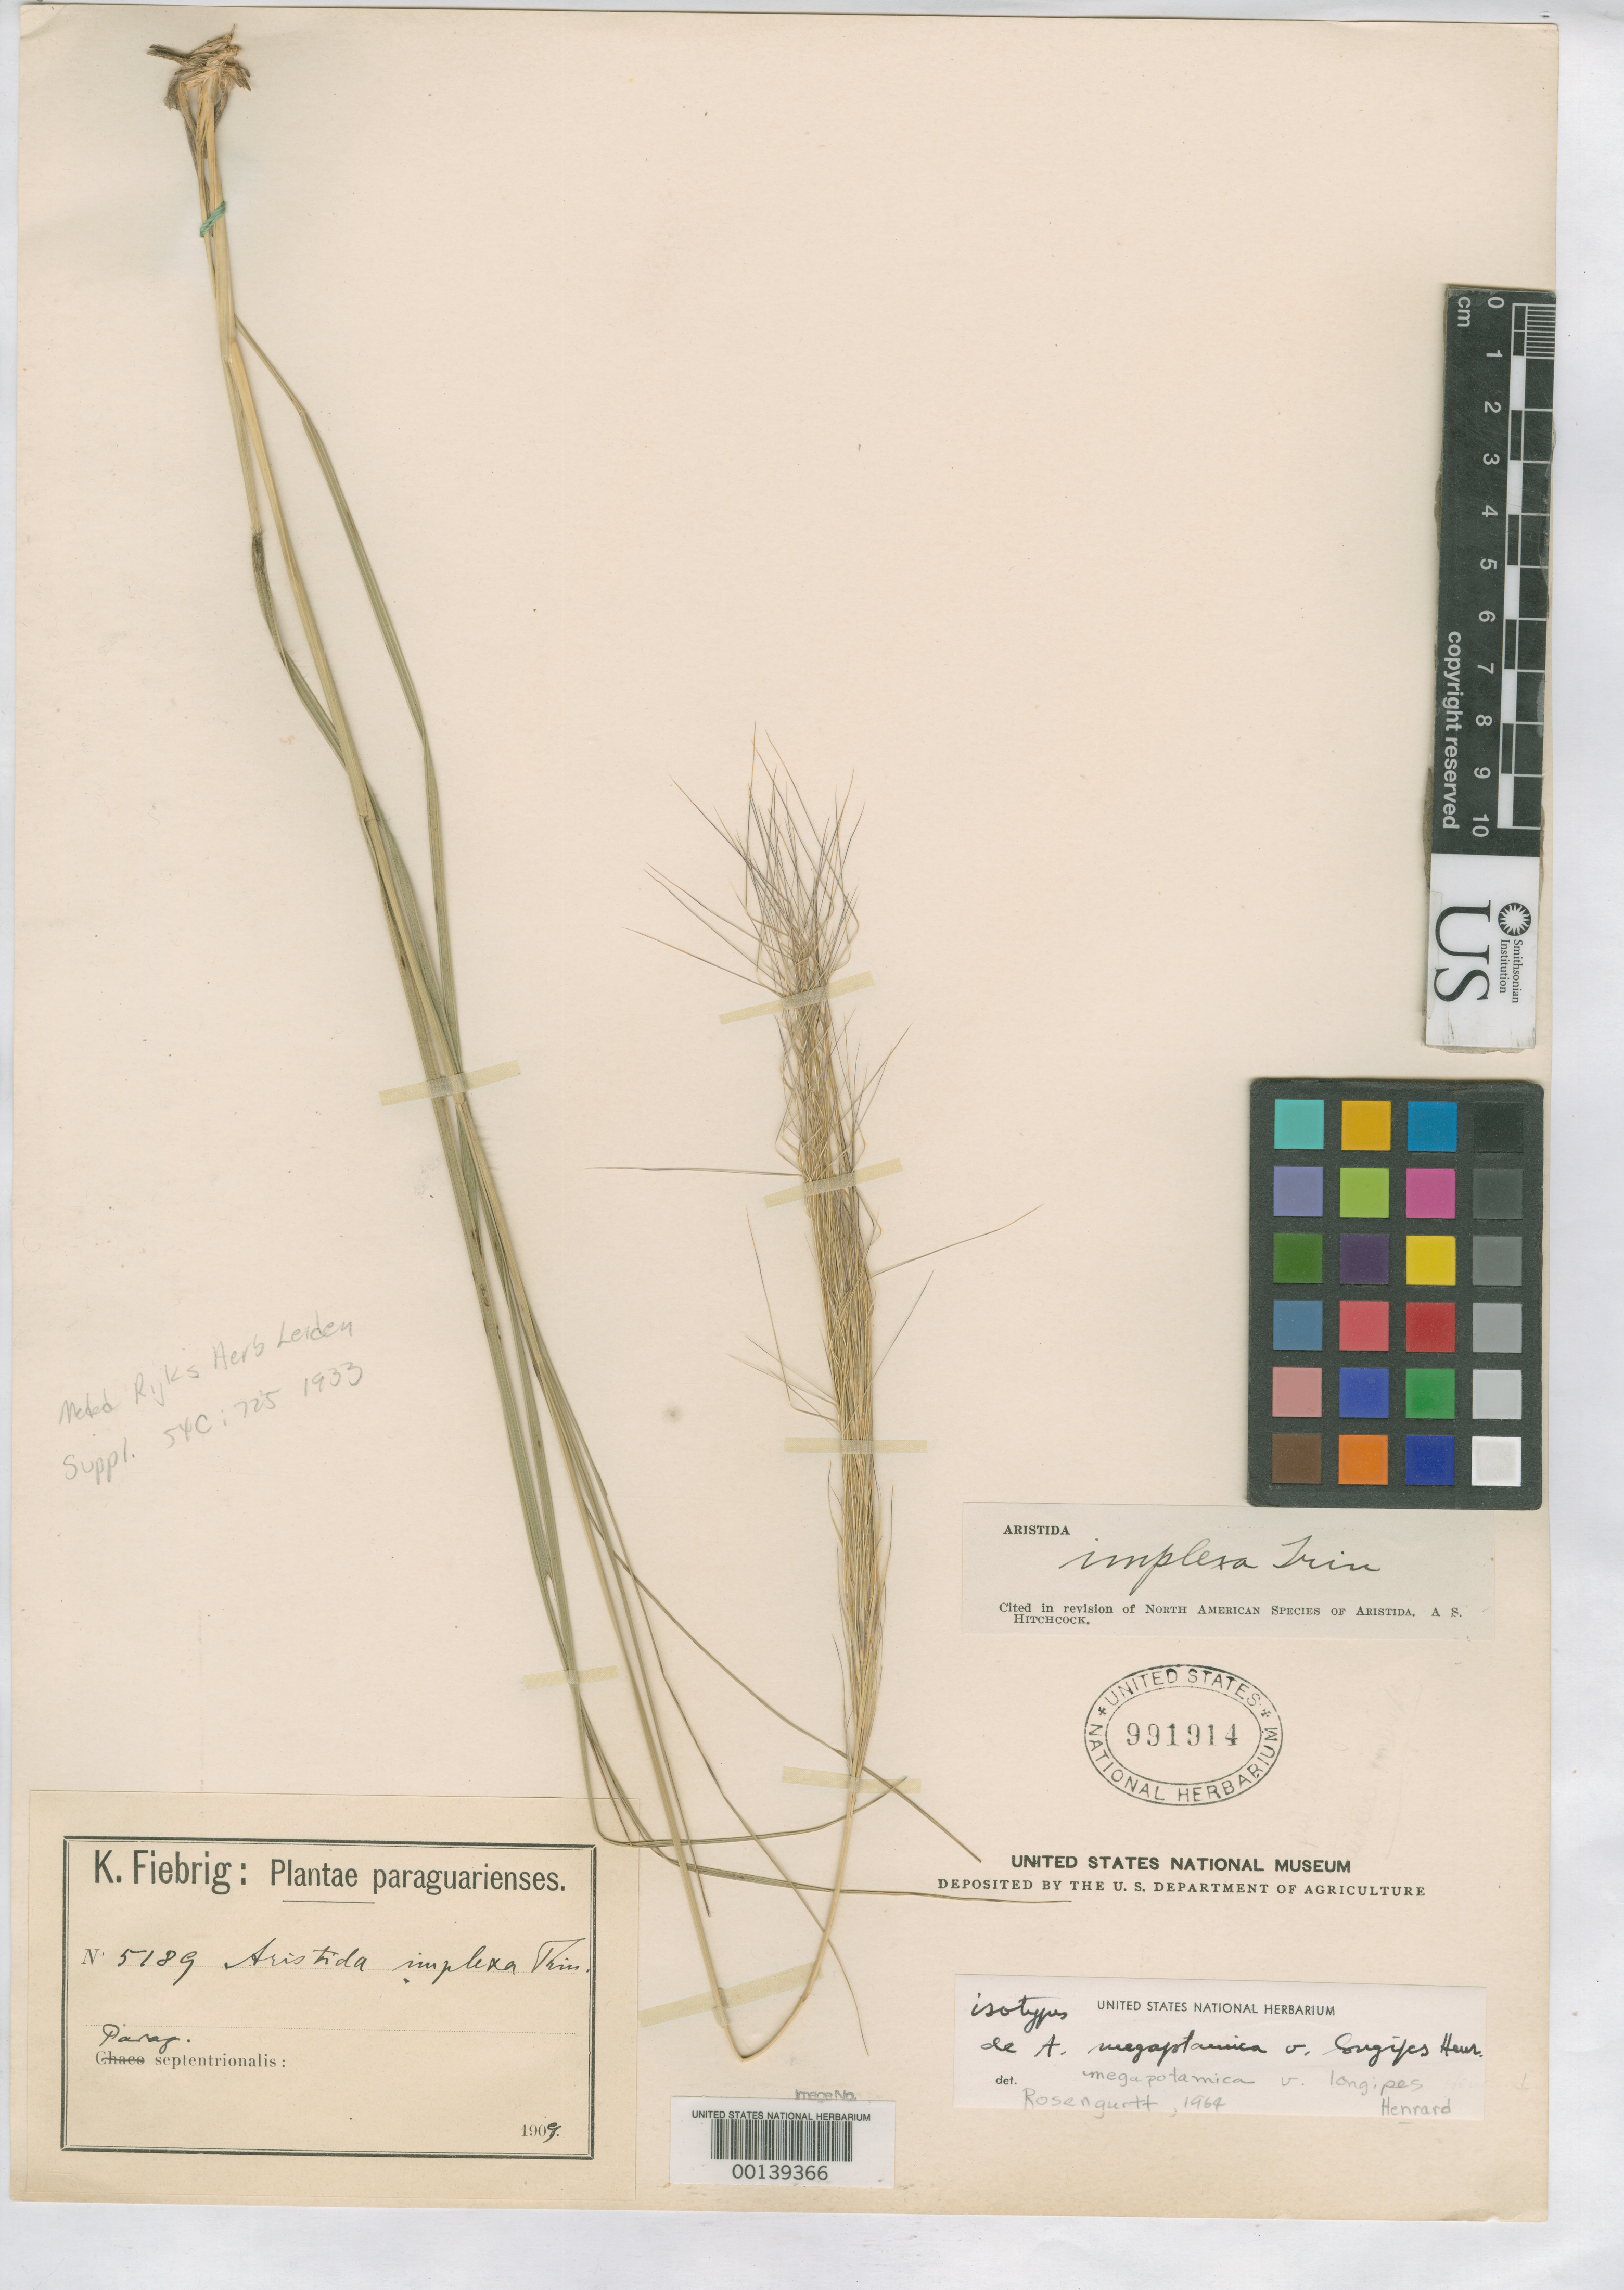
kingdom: Plantae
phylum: Tracheophyta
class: Liliopsida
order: Poales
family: Poaceae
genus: Aristida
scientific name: Aristida megapotamica var. longipes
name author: Henr.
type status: Isotype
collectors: K. Fiebrig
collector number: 5189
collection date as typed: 1909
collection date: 1909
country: Paraguay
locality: Northern.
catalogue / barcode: US 991914